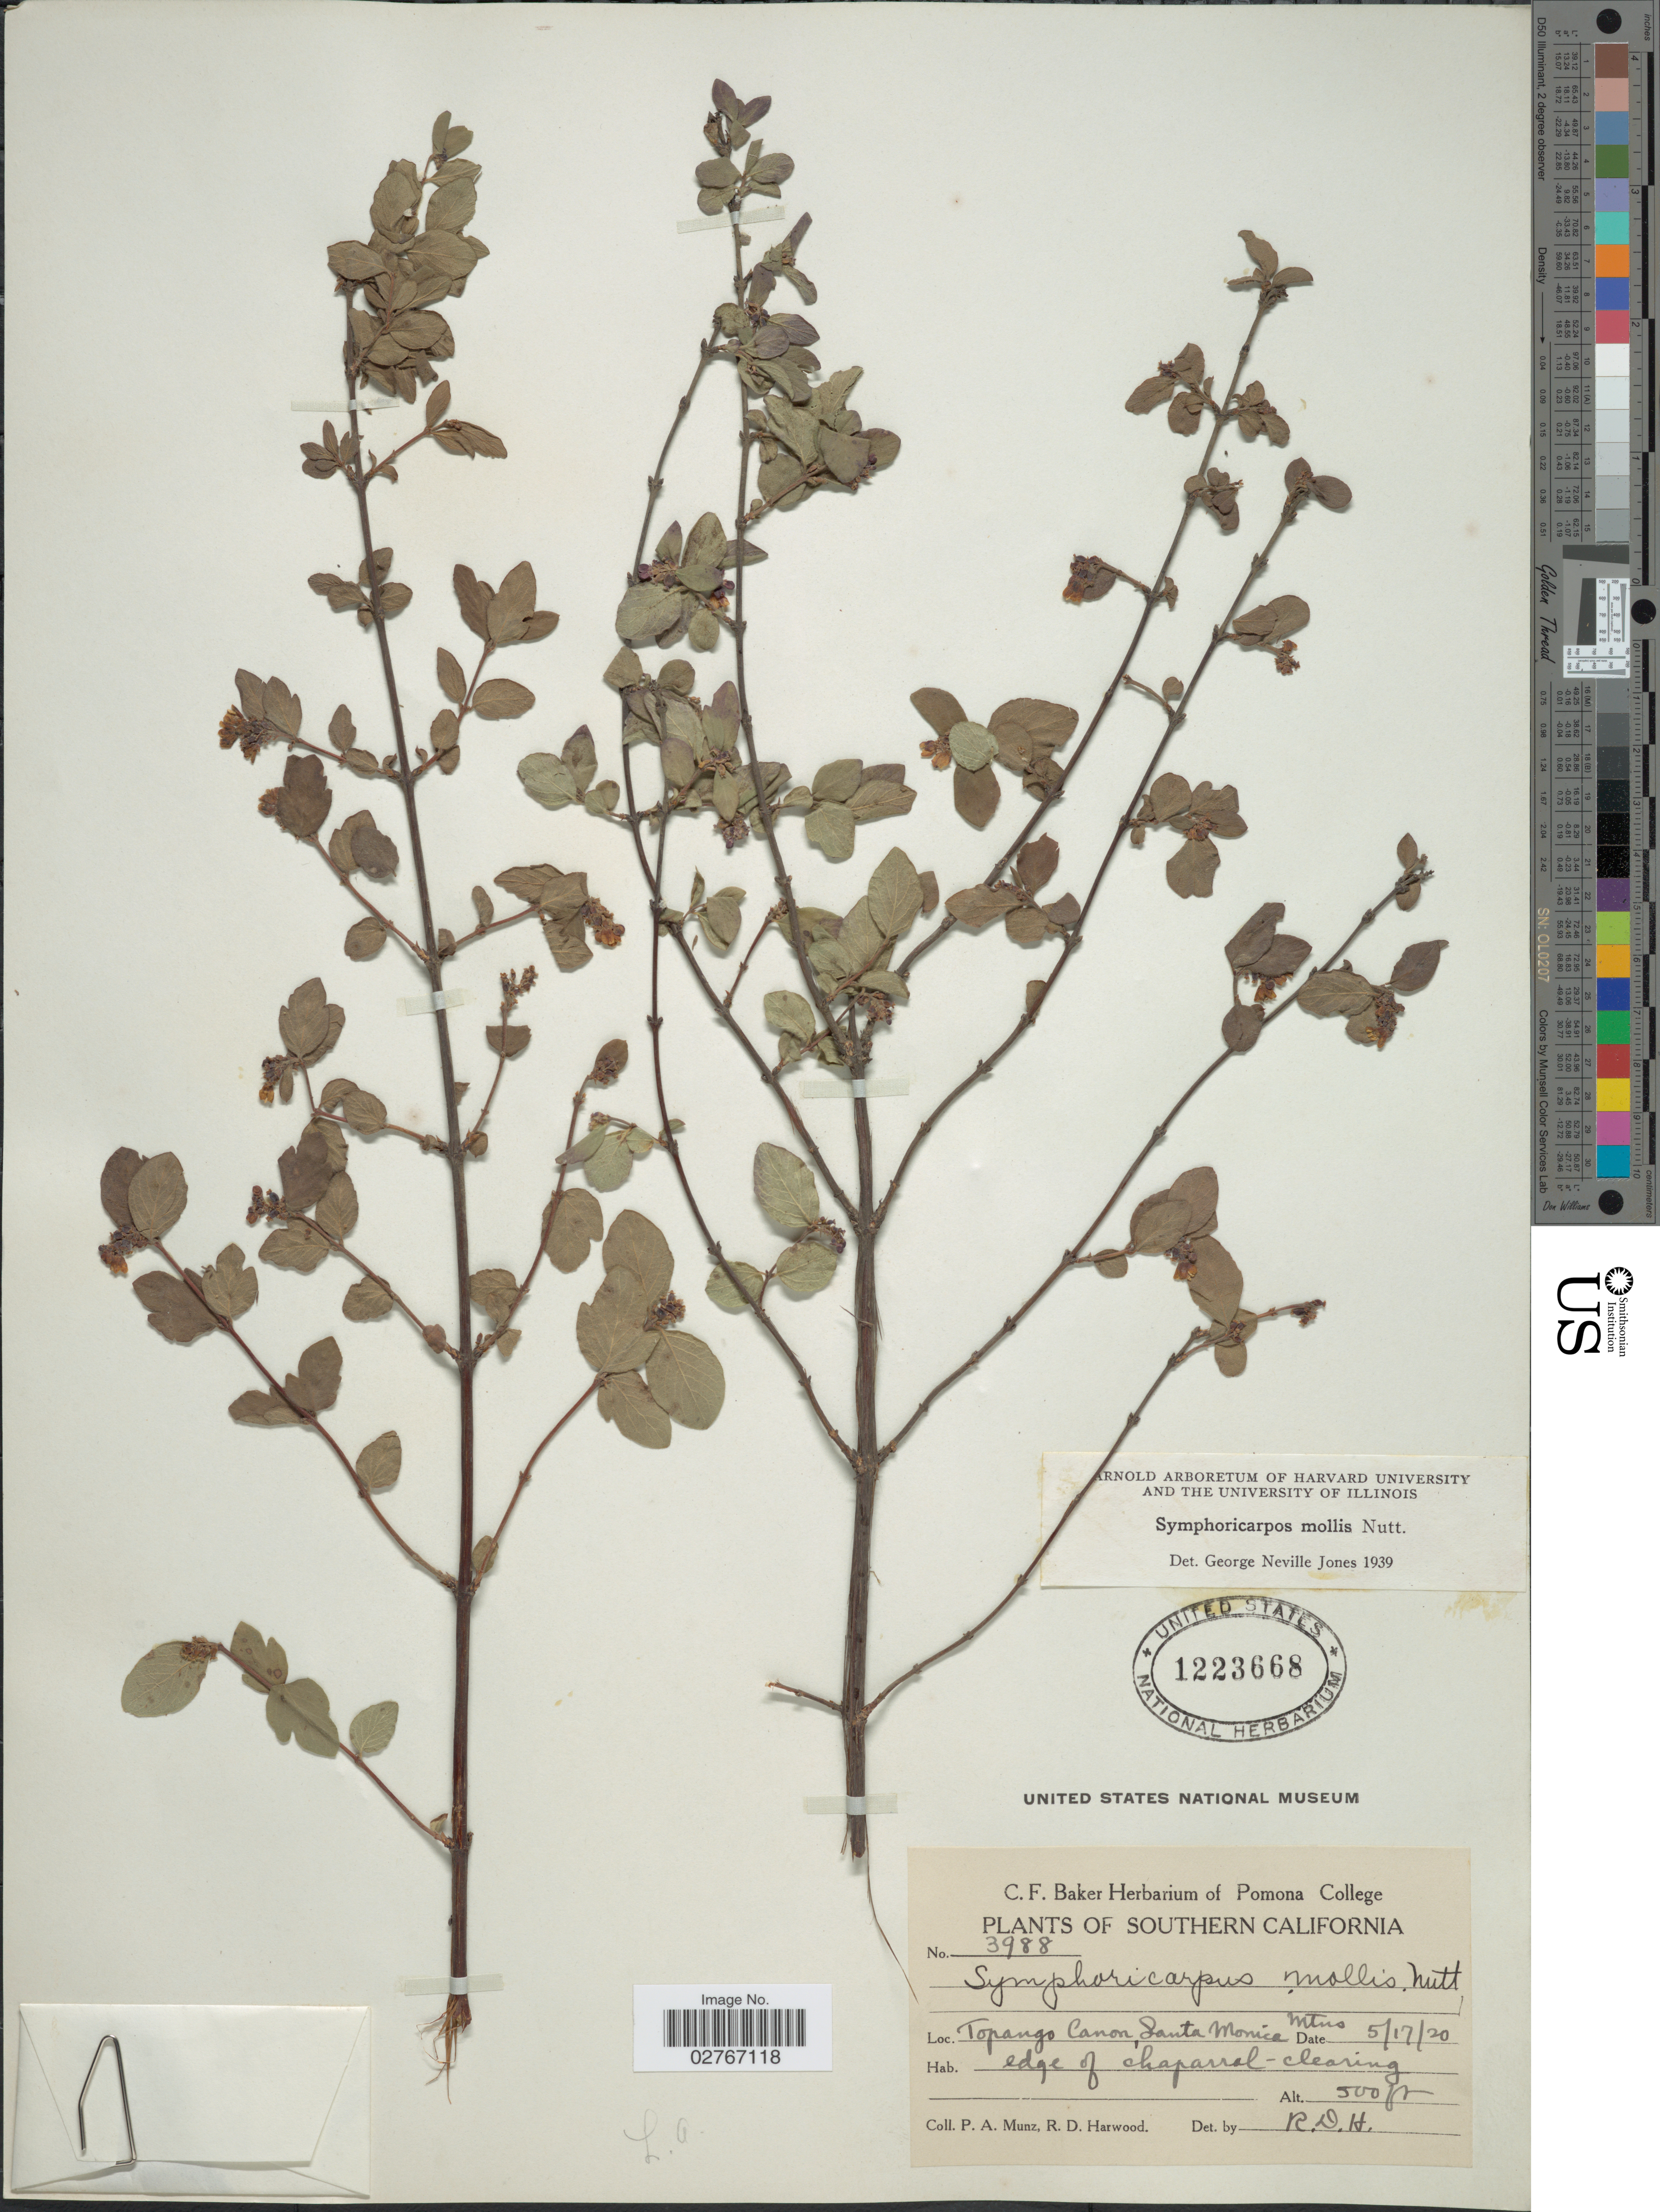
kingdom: Plantae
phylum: Tracheophyta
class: Magnoliopsida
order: Dipsacales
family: Caprifoliaceae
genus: Symphoricarpos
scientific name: Symphoricarpos mollis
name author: Nutt.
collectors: P. A. Munz & R. Harwood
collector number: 3988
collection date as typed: Transcribed d/m/y: 17/5/20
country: United States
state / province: California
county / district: Los Angeles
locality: Southern California, Topango Canon, Santa Monica Mtns.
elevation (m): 152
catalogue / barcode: US 1223668